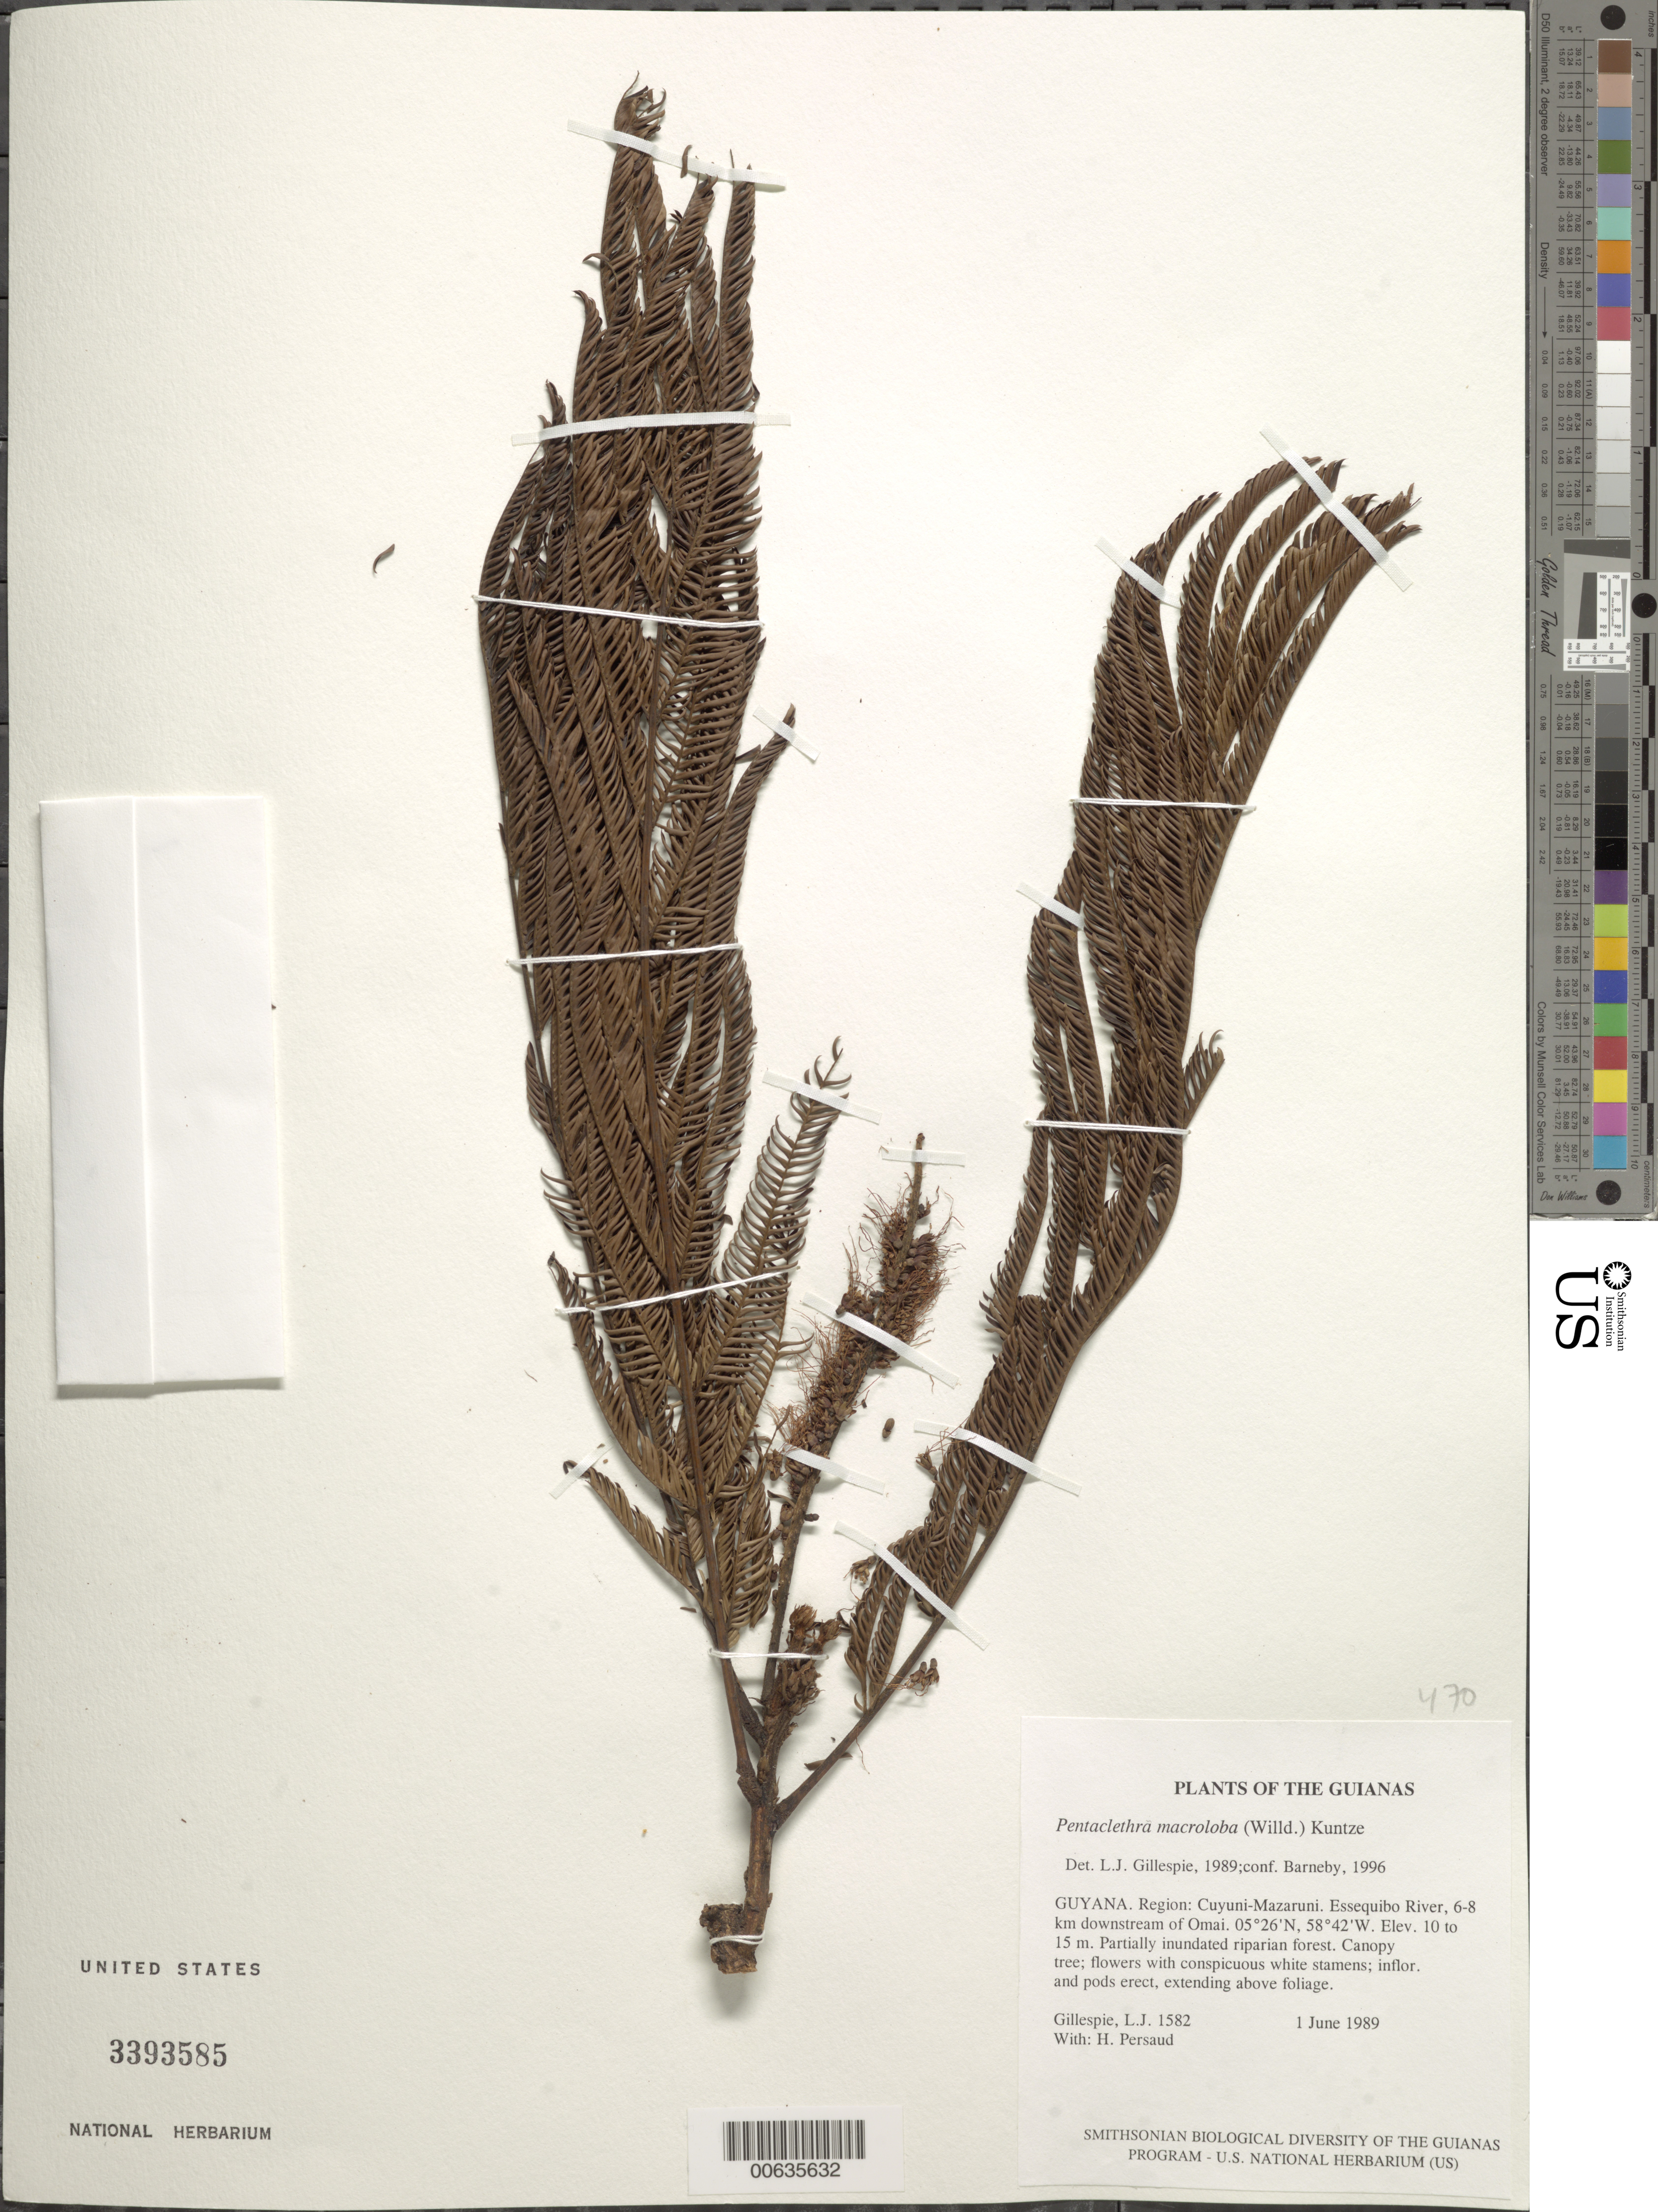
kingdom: Plantae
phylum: Tracheophyta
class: Magnoliopsida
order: Fabales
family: Fabaceae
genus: Pentaclethra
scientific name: Pentaclethra macroloba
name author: (Willd.) Kuntze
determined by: Barneby, Rupert C., (NY)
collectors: L. J. Gillespie & H. Persaud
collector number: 1582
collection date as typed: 1 June 1989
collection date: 1989-06-01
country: Guyana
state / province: Cuyuni-Mazaruni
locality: Essequibo River, 6-8 km downstream of Omai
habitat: Partially inundated riparian forest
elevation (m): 10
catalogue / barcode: US 3393585